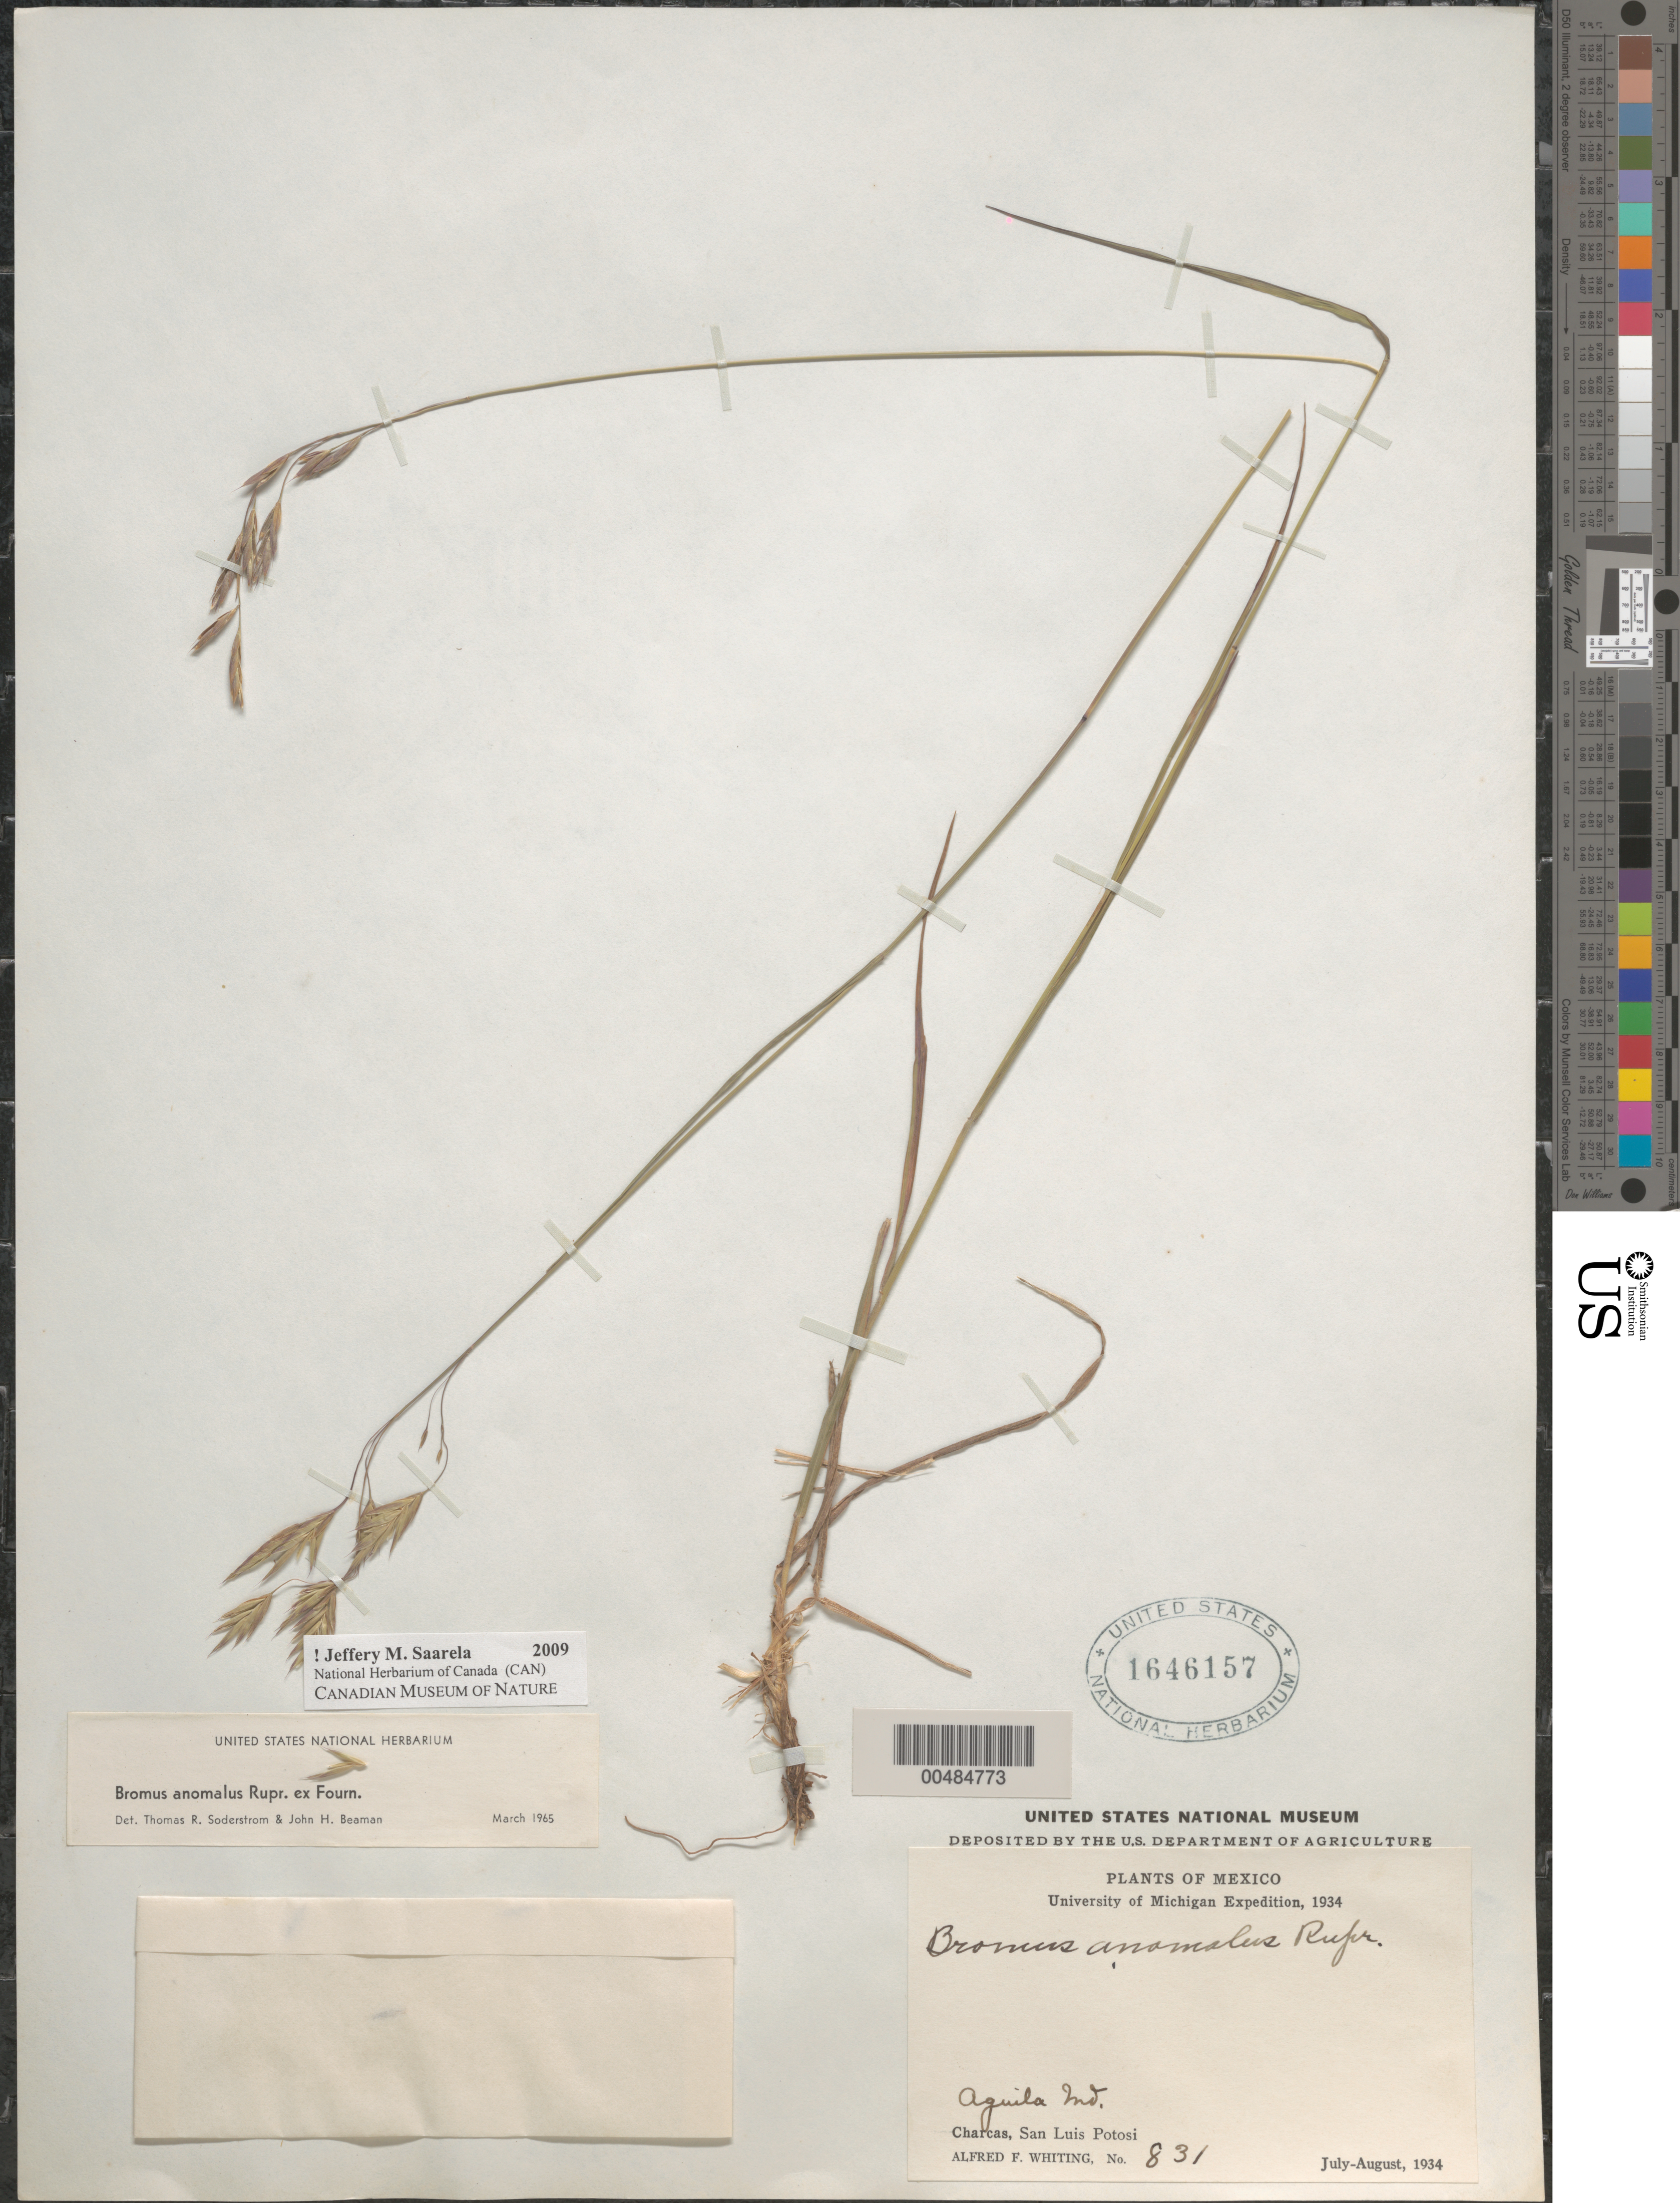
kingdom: Plantae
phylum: Tracheophyta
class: Liliopsida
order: Poales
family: Poaceae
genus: Bromus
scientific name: Bromus anomalus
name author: Rupr. ex E. Fourn.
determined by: Soderstrom, T. R.; Beaman, J. H.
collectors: A. F. Whiting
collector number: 831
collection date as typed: Jul 1934 to Aug 1934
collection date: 1934-07/1934-08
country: Mexico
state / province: San Luis Potosi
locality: Charcas, Aguila Mt.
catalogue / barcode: US 1646157